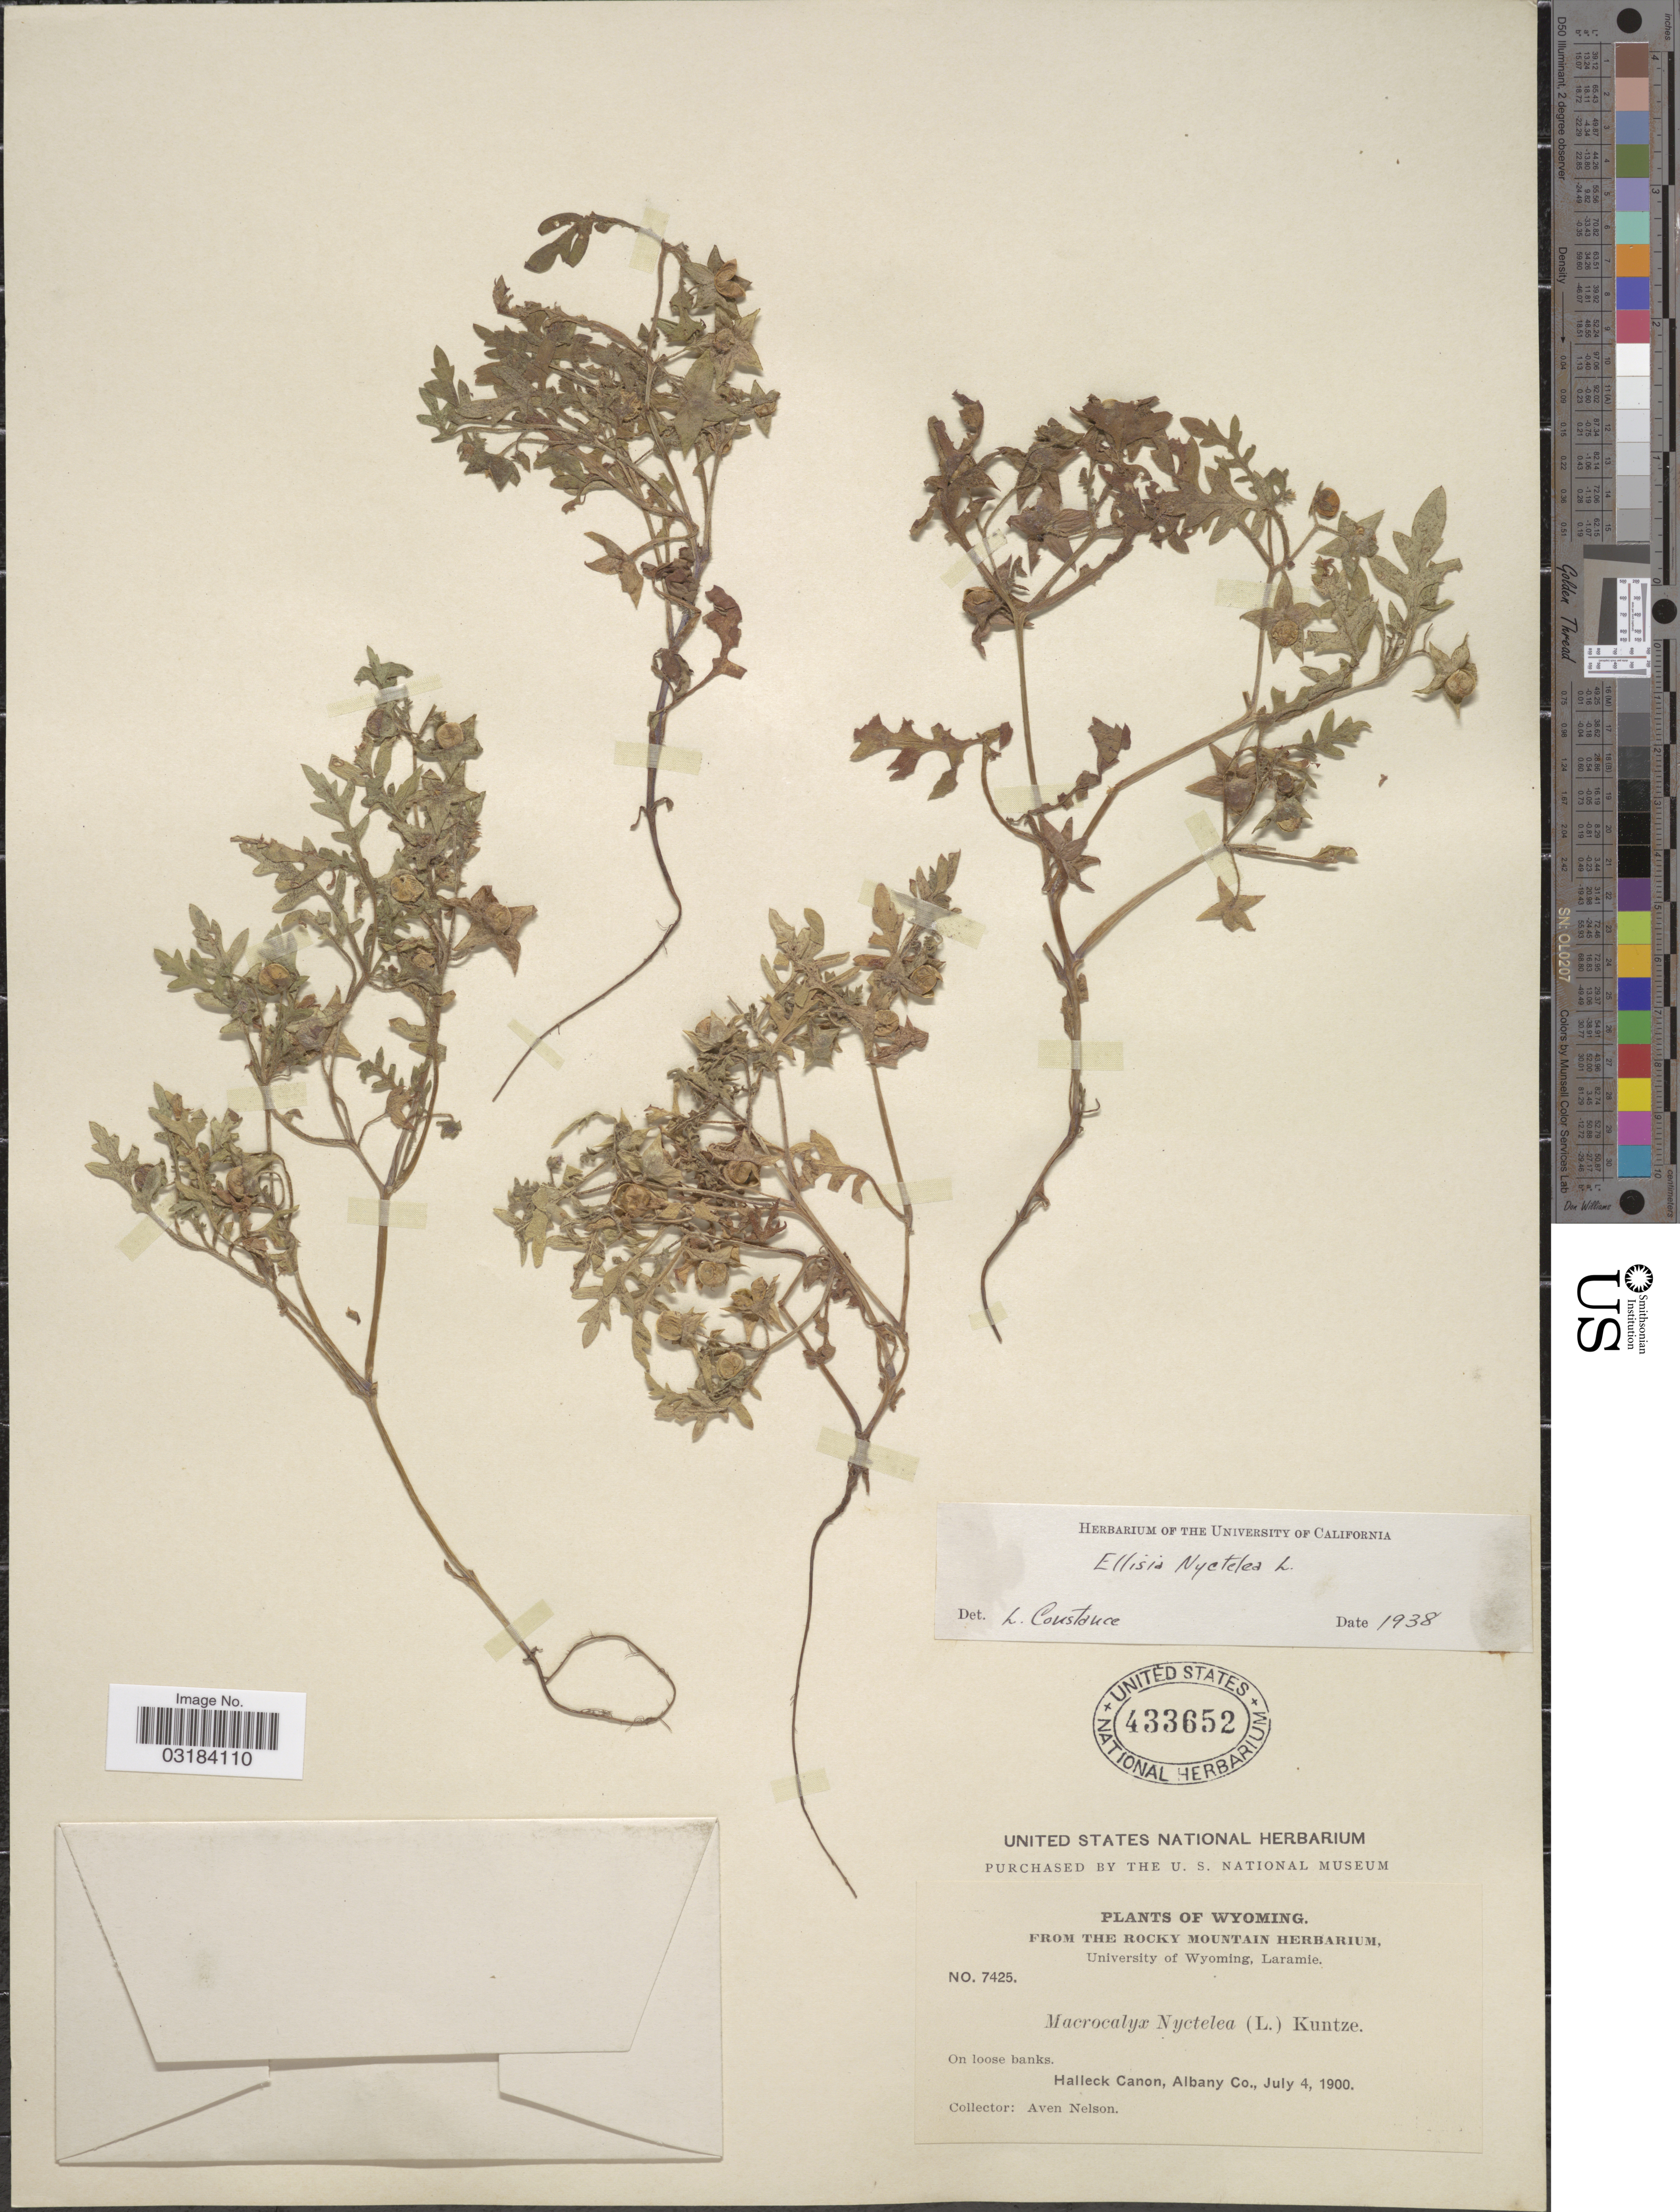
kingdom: Plantae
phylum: Tracheophyta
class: Magnoliopsida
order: Boraginales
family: Hydrophyllaceae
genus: Ellisia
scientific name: Ellisia nyctelea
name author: L.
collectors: A. Nelson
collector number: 7425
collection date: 1900-07-04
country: United States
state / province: Wyoming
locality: Halleck Canon, Albany Co.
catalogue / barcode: US 433652